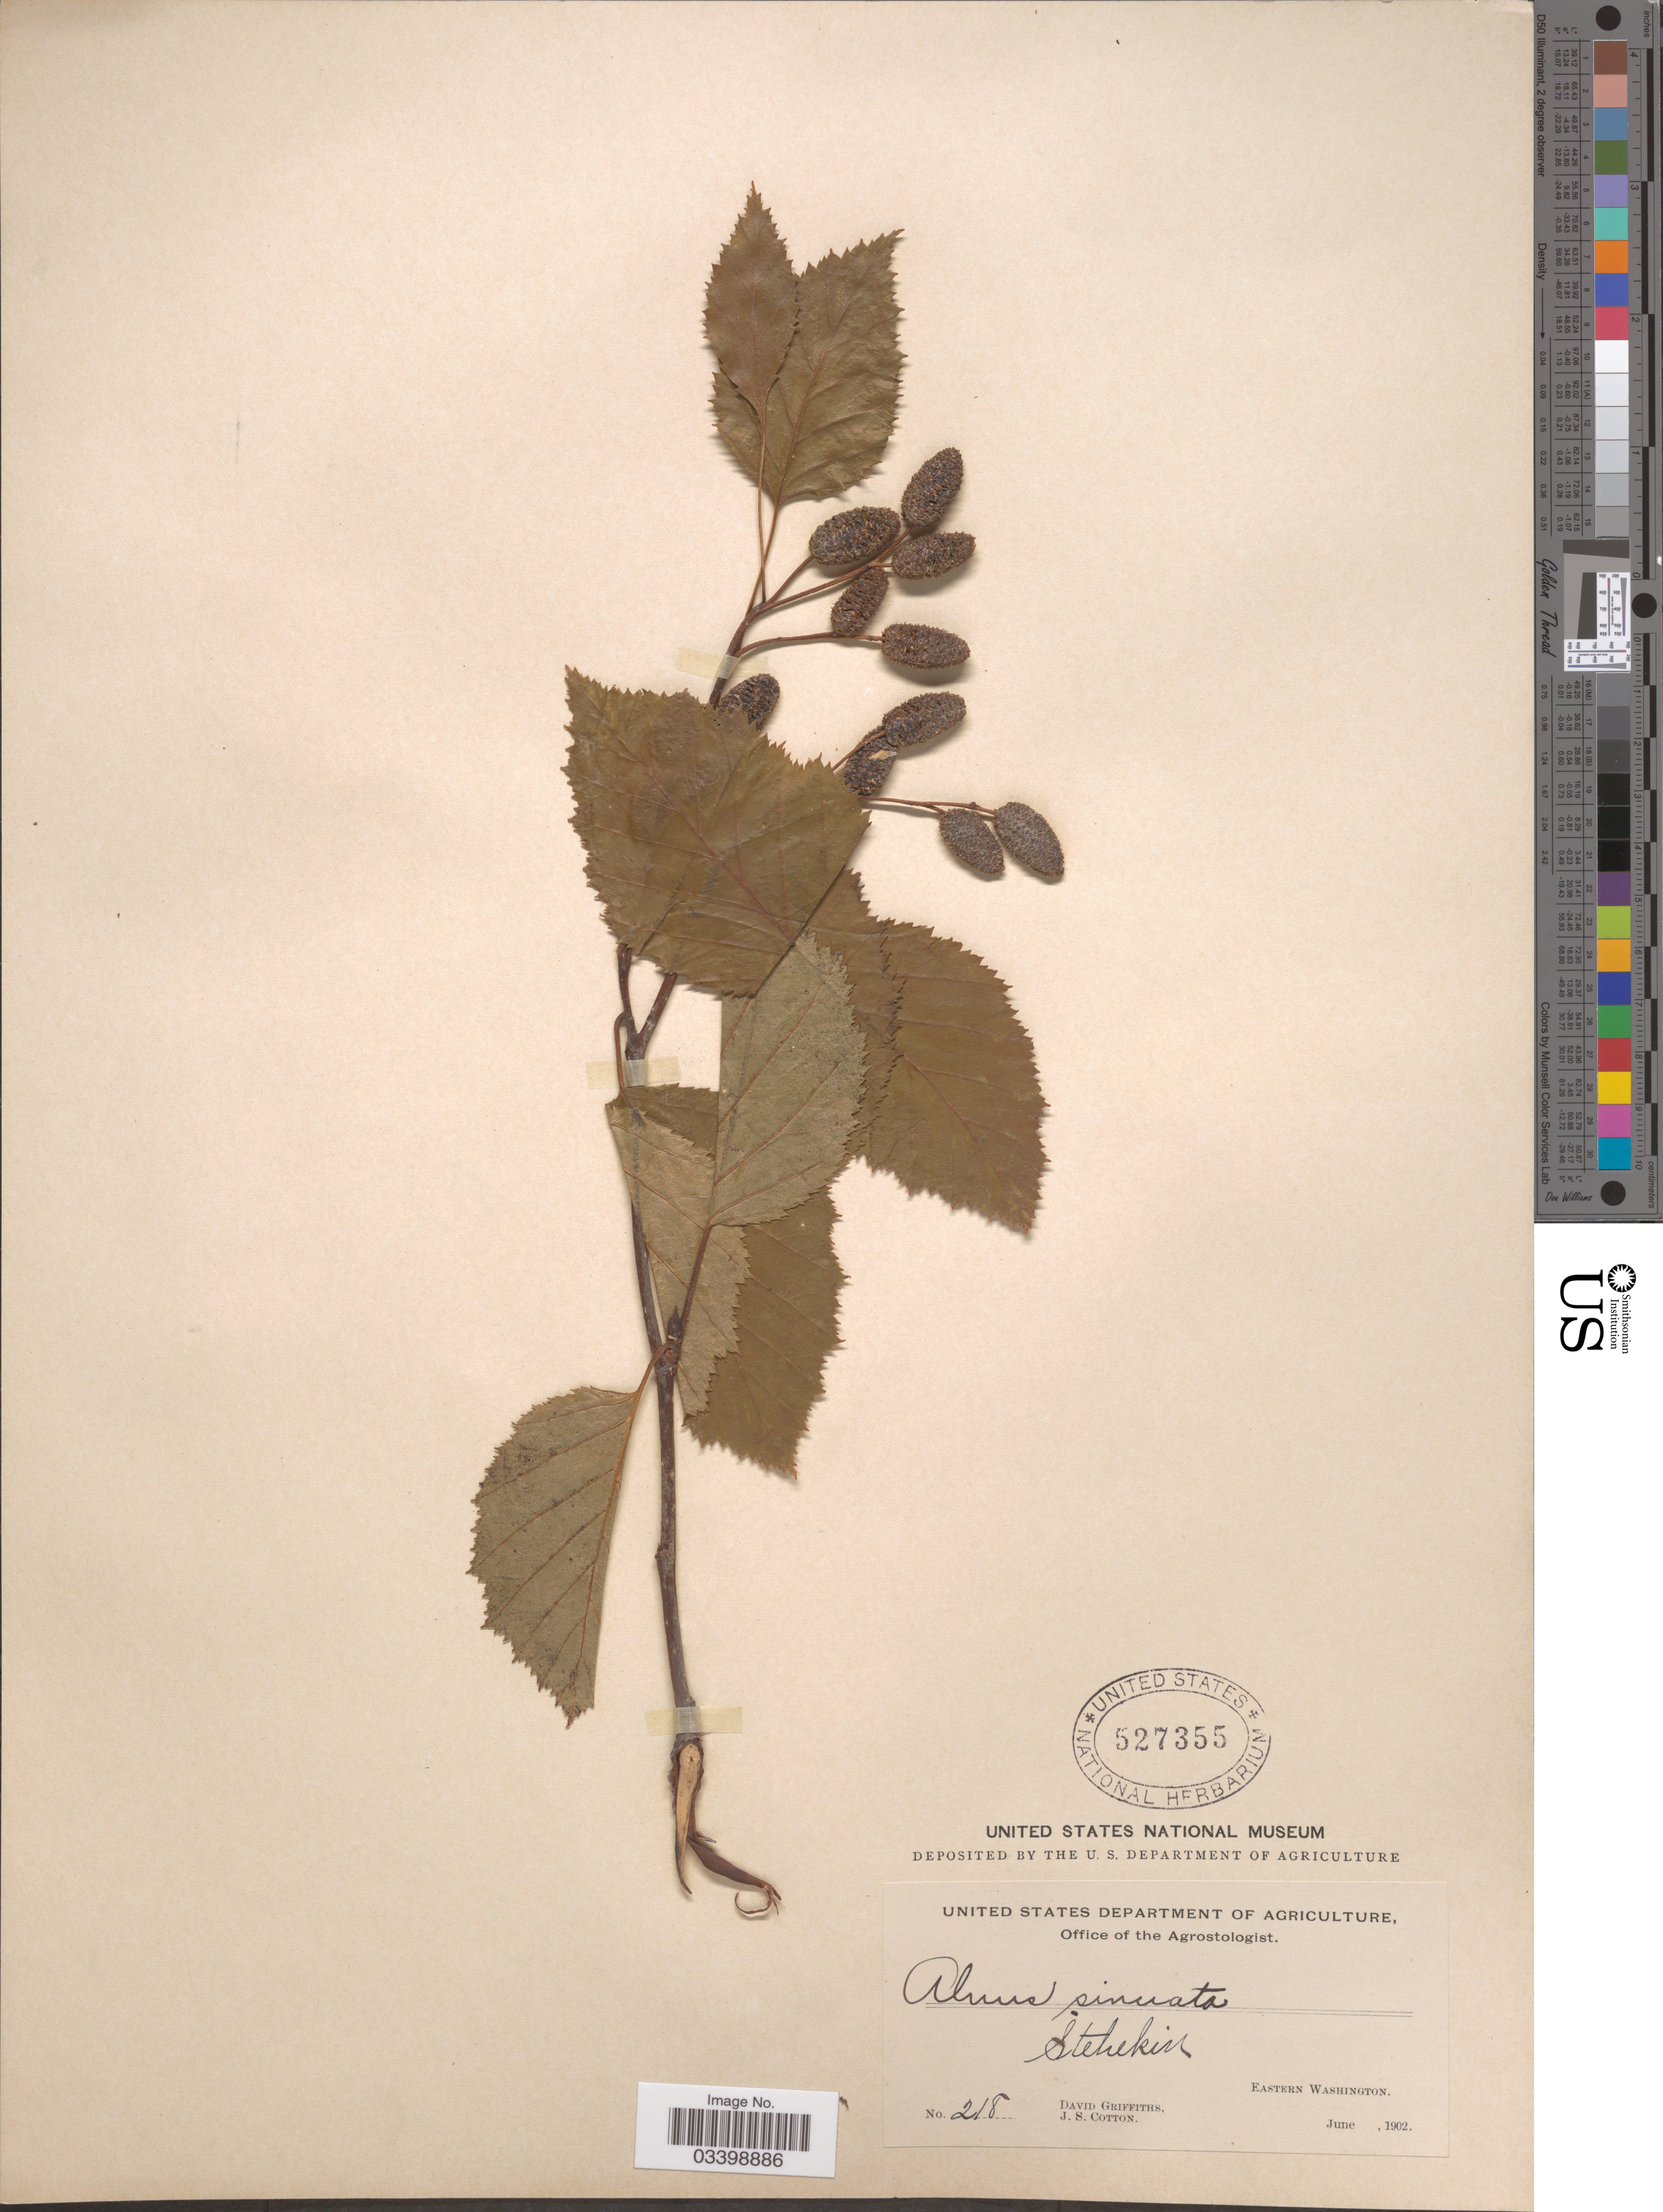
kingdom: Plantae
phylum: Tracheophyta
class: Magnoliopsida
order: Fagales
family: Betulaceae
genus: Alnus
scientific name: Alnus viridis subsp. sinuata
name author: Regel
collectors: D. Griffiths & J. S. Cotton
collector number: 218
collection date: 1902-06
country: United States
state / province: Washington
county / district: Chelan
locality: Stehekin. Eastern Washington.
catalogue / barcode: US 527355